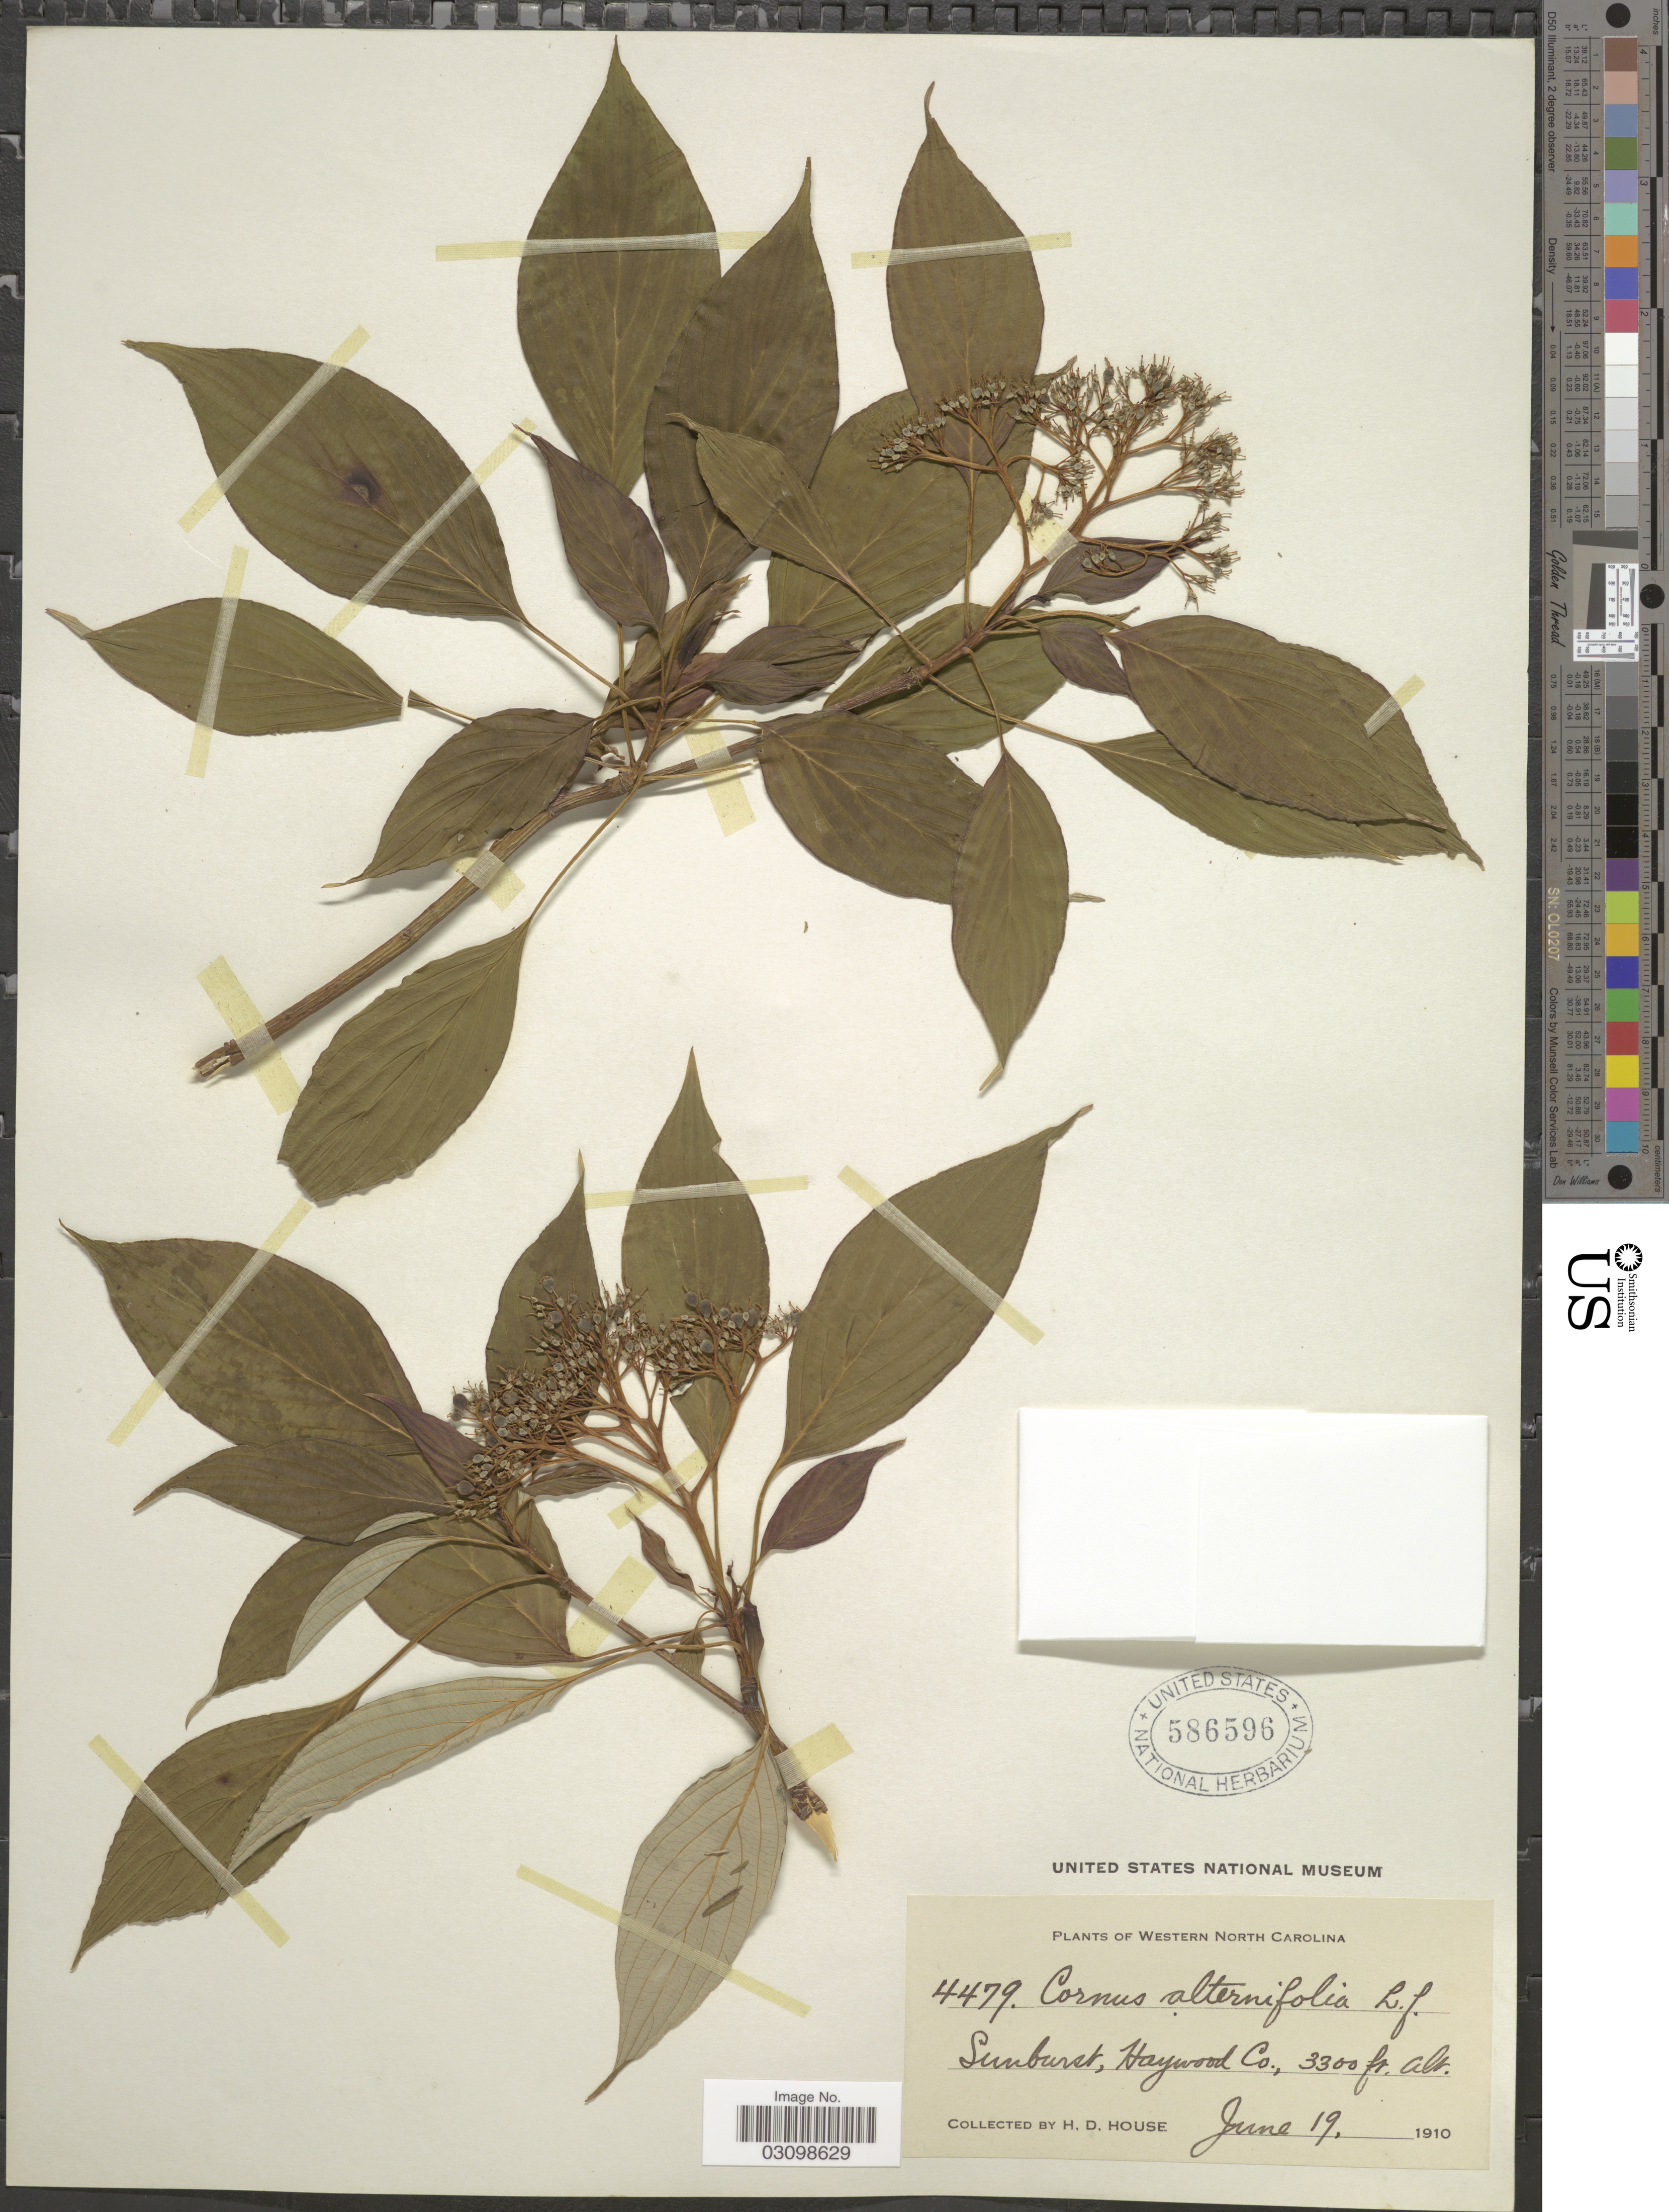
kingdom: Plantae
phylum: Tracheophyta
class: Magnoliopsida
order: Cornales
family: Cornaceae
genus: Cornus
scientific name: Cornus alternifolia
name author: L.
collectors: H. D. House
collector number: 4479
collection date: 1910-06-19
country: United States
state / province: North Carolina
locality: Western North Carolina, Sunburst, Haywood Co.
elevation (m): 1006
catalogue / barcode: US 586596